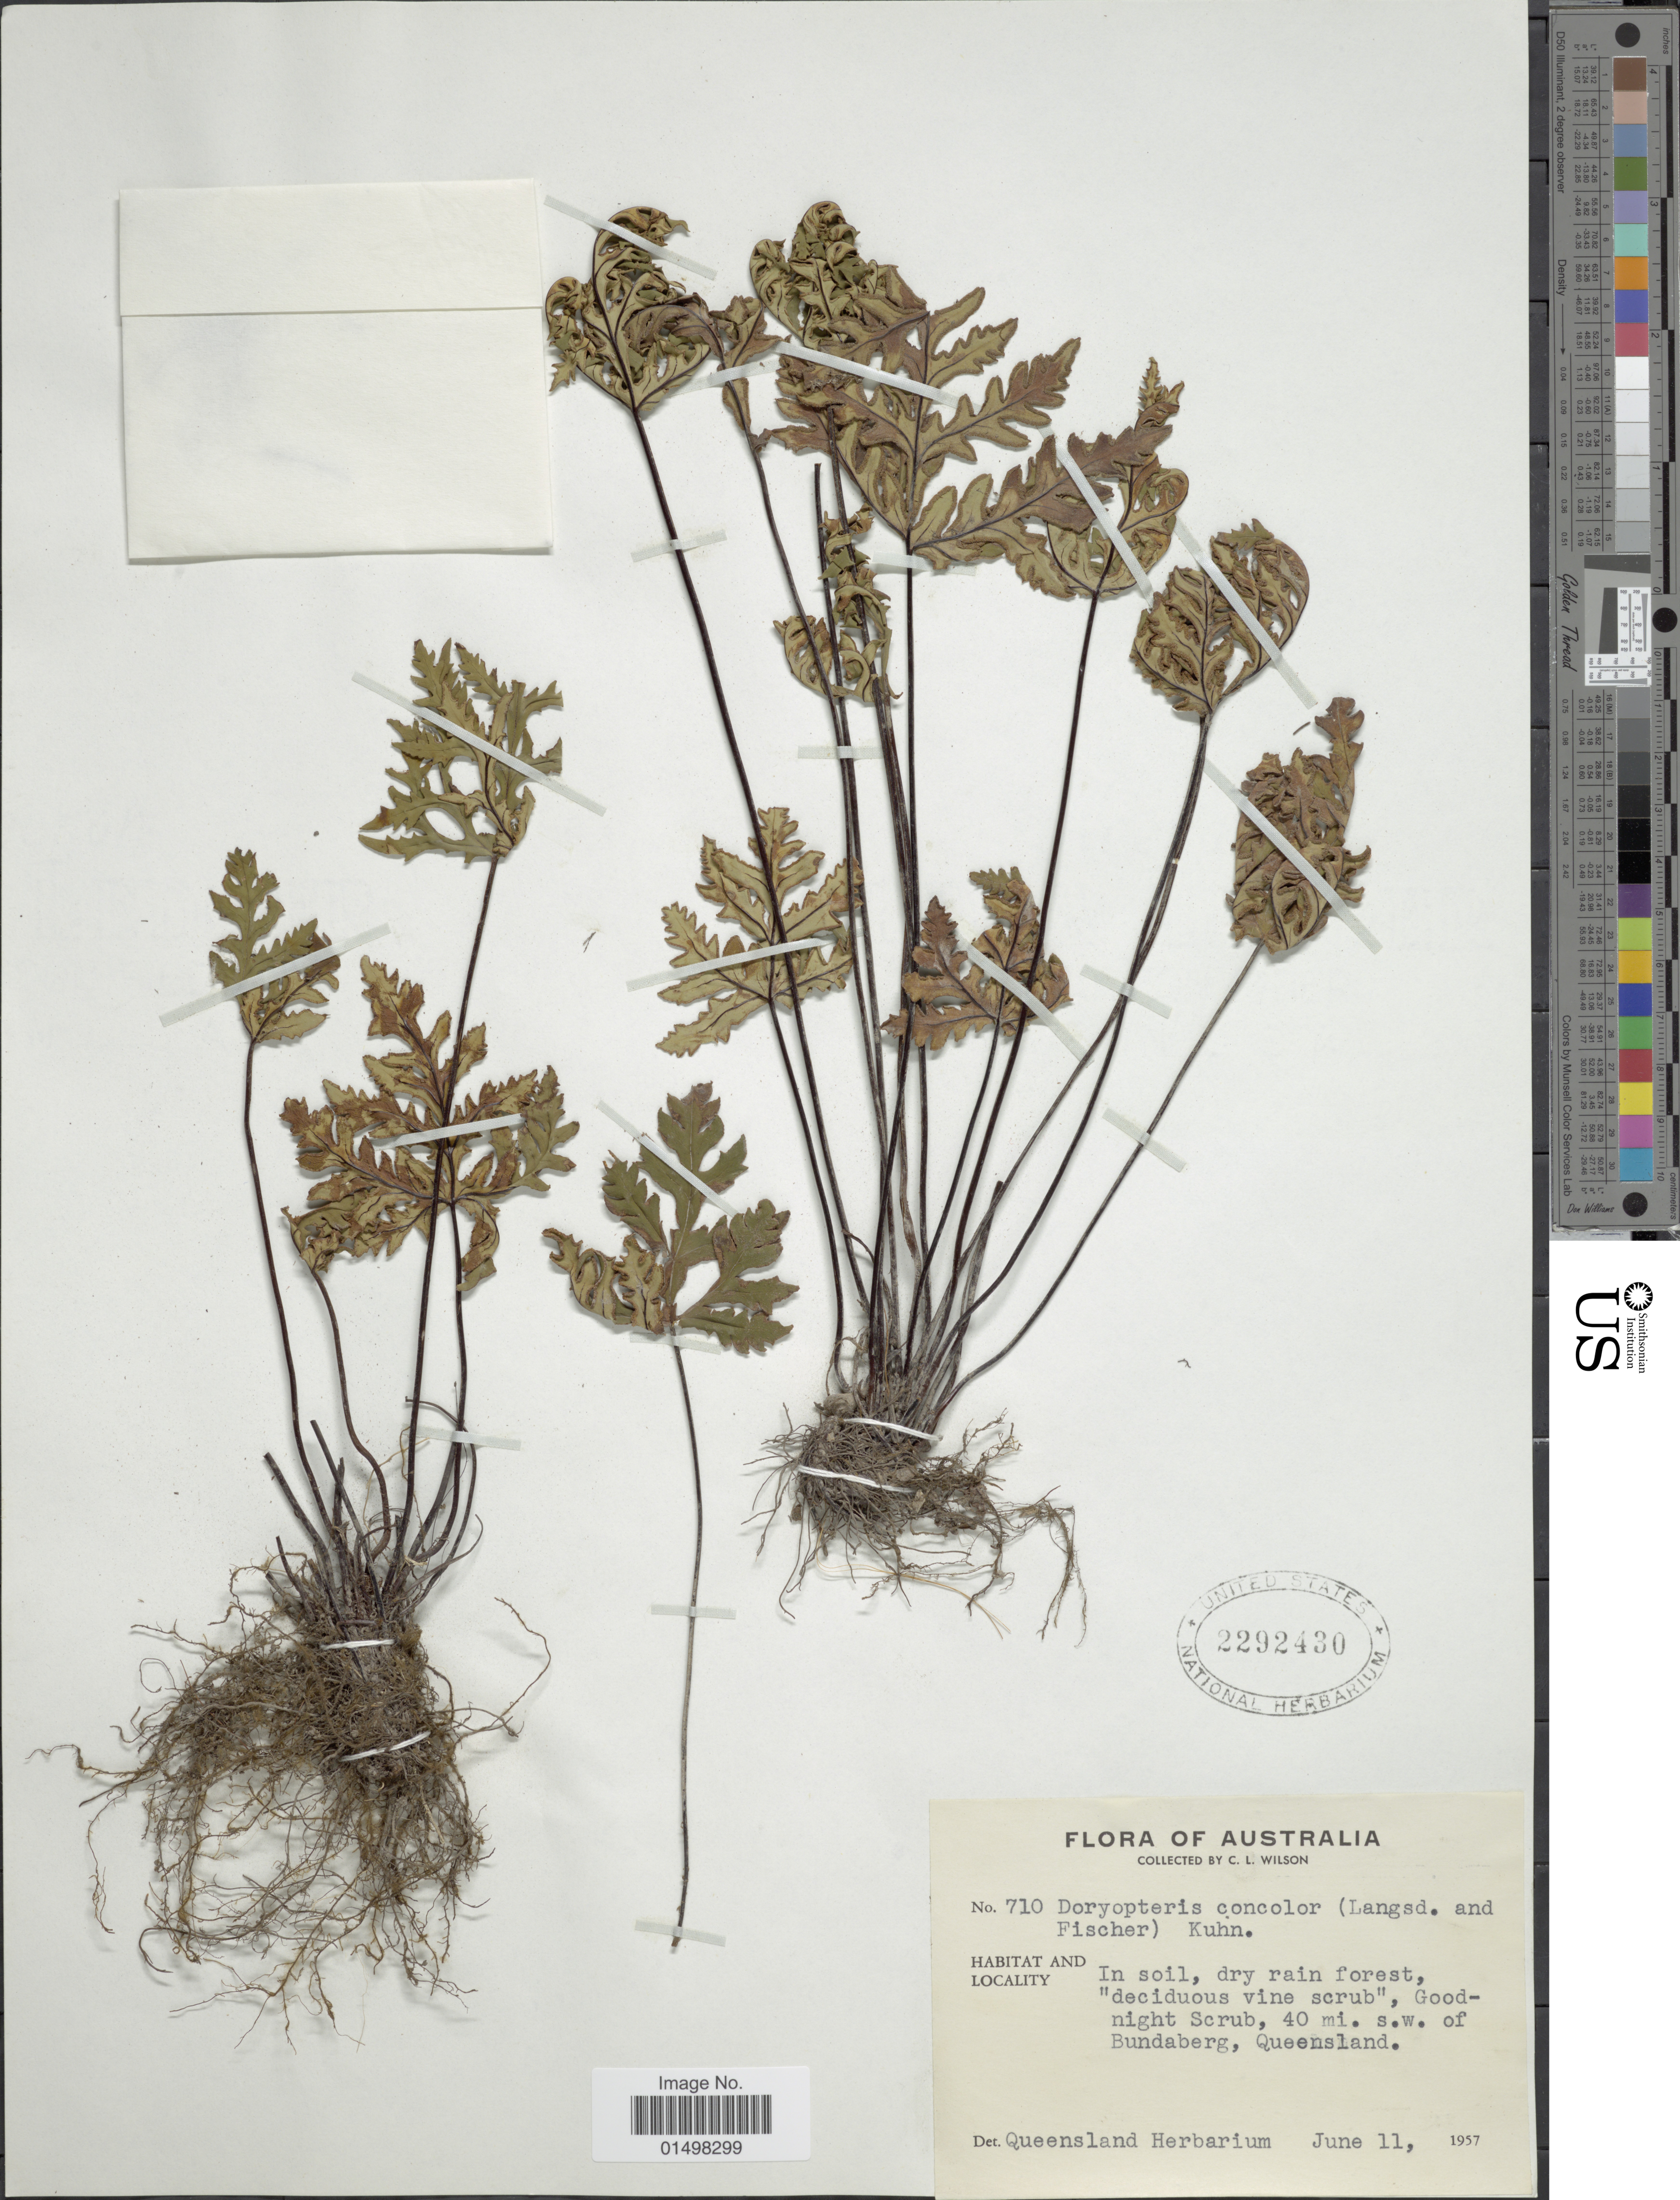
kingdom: Plantae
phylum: Tracheophyta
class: Polypodiopsida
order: Polypodiales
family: Pteridaceae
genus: Doryopteris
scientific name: Doryopteris concolor var. concolor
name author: (Langsd. & Fisch.) Kuhn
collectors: C. L. Wilson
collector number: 710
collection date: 1957-06-11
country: Australia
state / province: Queensland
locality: Goodnight Scrub, 40 mi. s.w. of Bundaberg.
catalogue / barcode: US 2292430